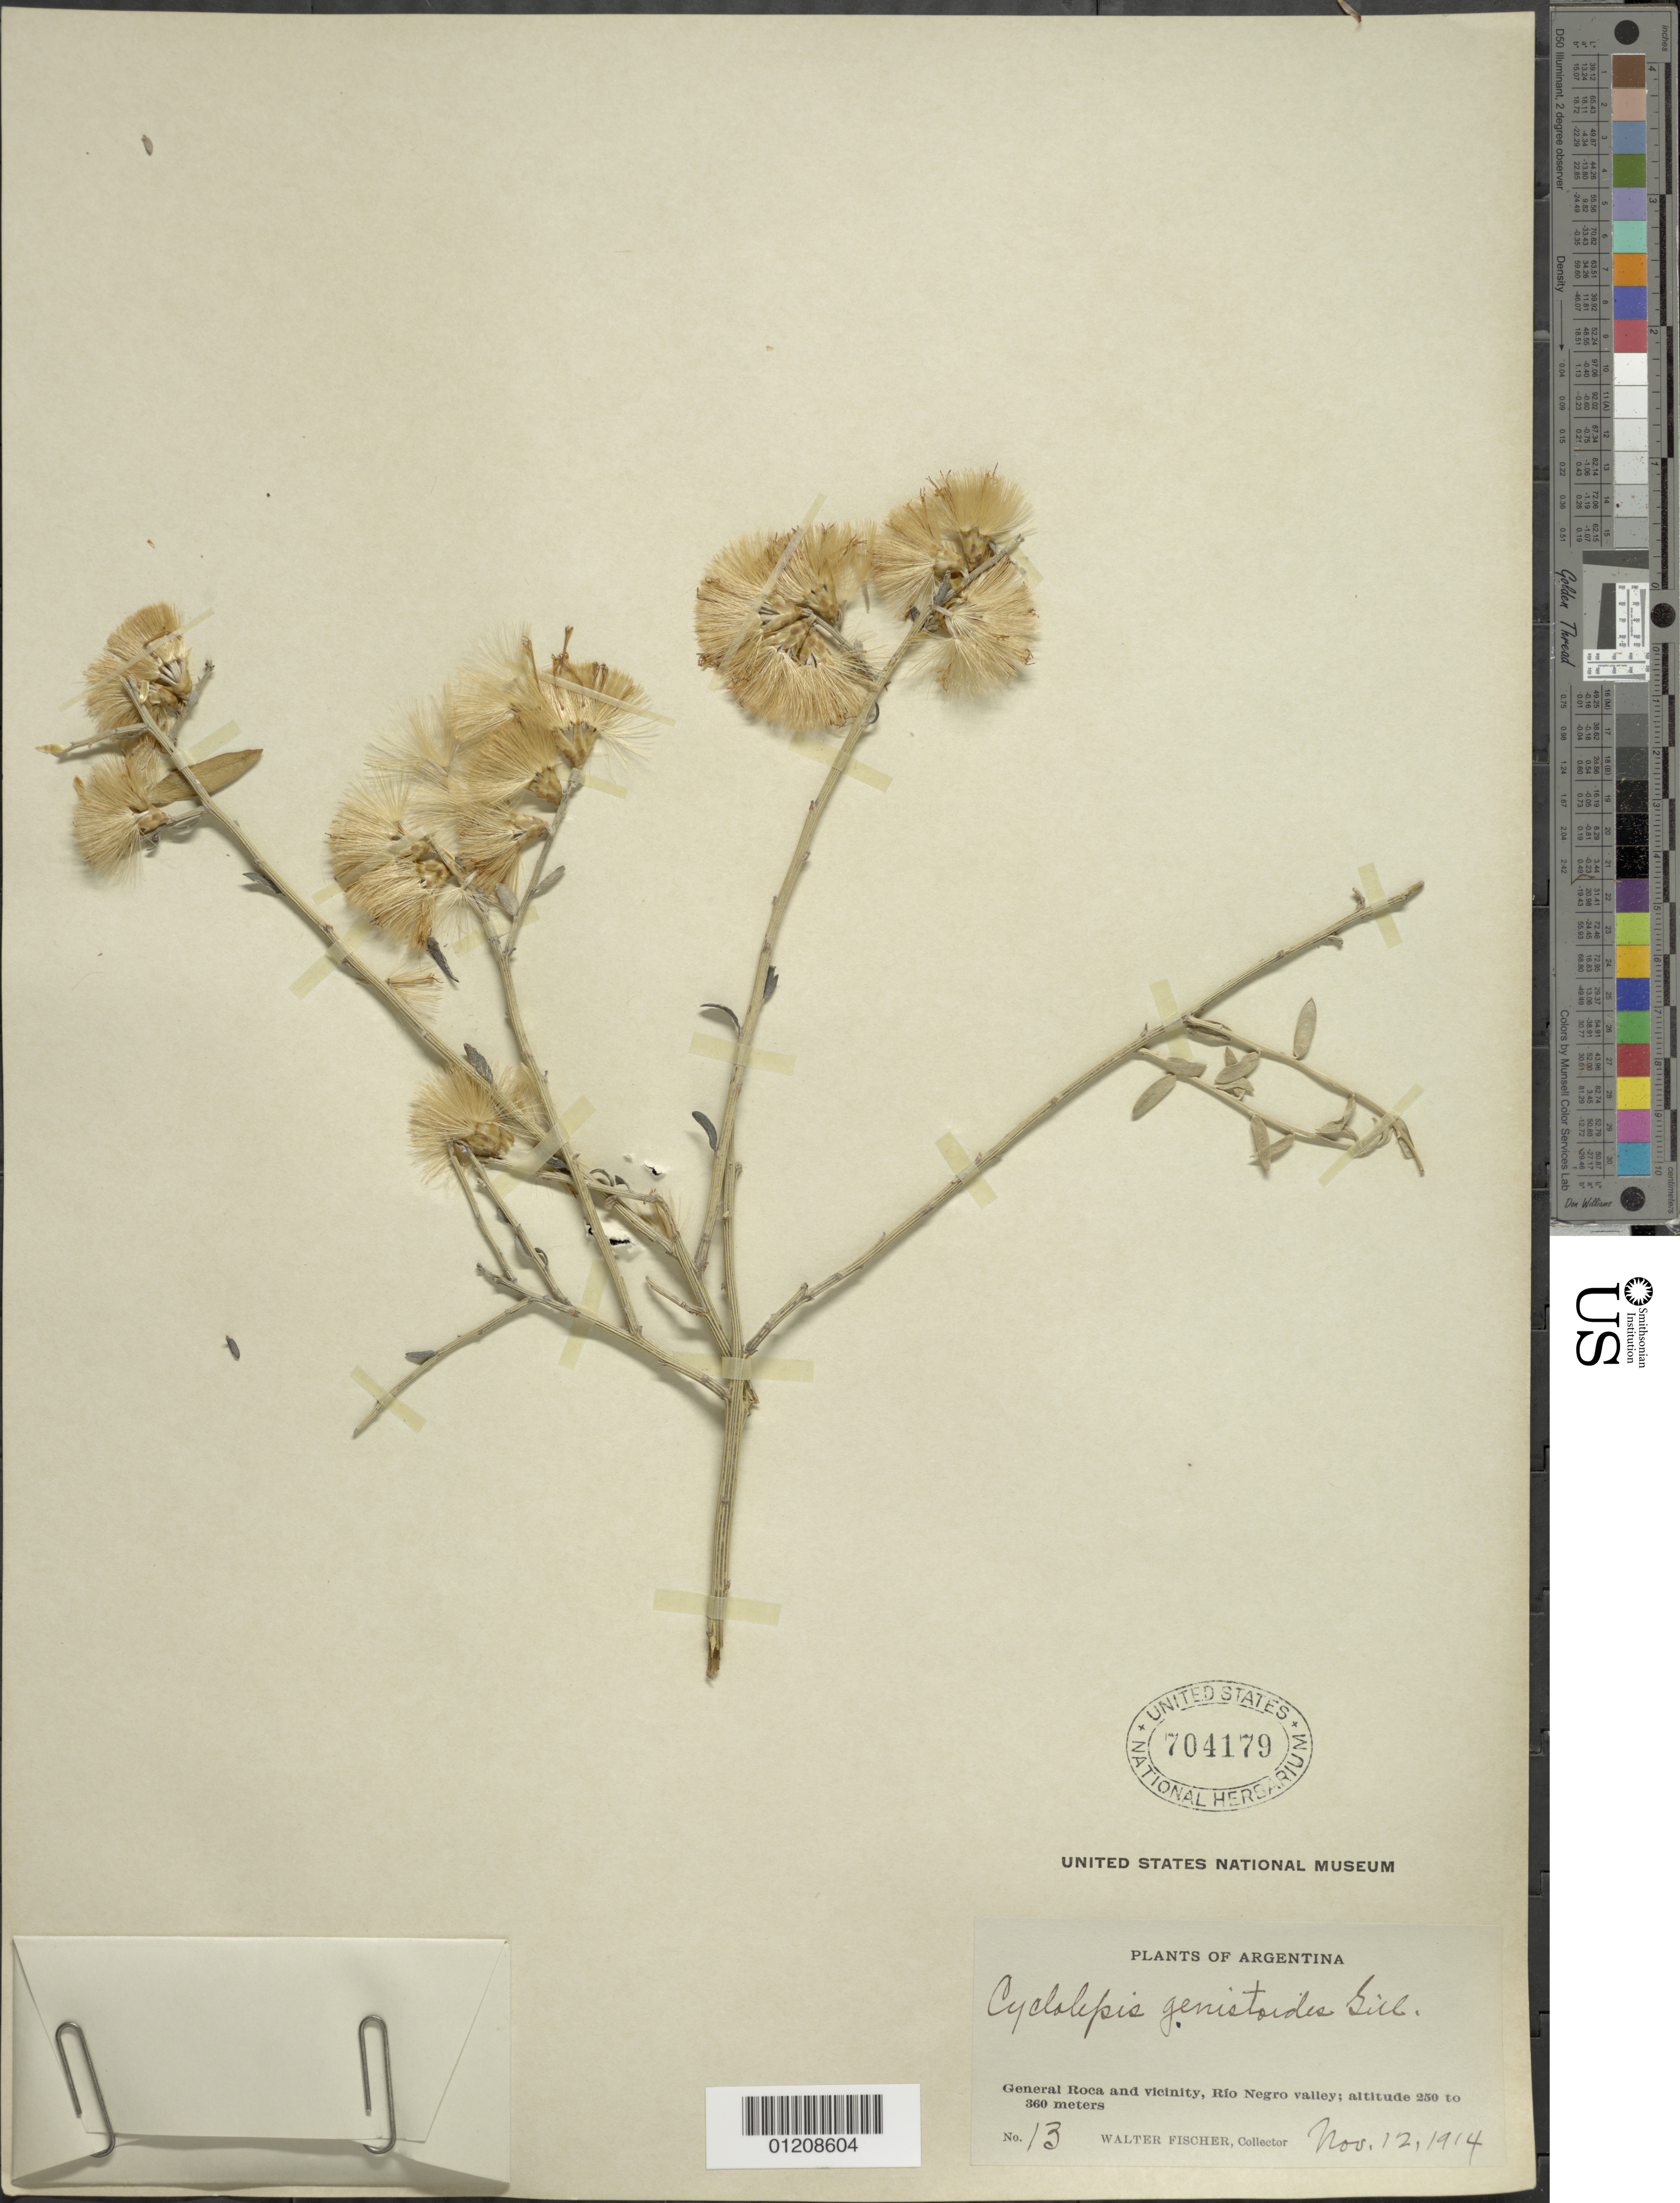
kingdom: Plantae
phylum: Tracheophyta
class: Magnoliopsida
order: Asterales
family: Asteraceae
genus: Cyclolepis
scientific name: Cyclolepis genistoides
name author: Gill. ex D. Don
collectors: W. Fischer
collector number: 13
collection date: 1914-11-12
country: Argentina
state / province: Rio Negro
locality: General Roca and vic., Rio Negro valley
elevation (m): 250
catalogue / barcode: US 704179